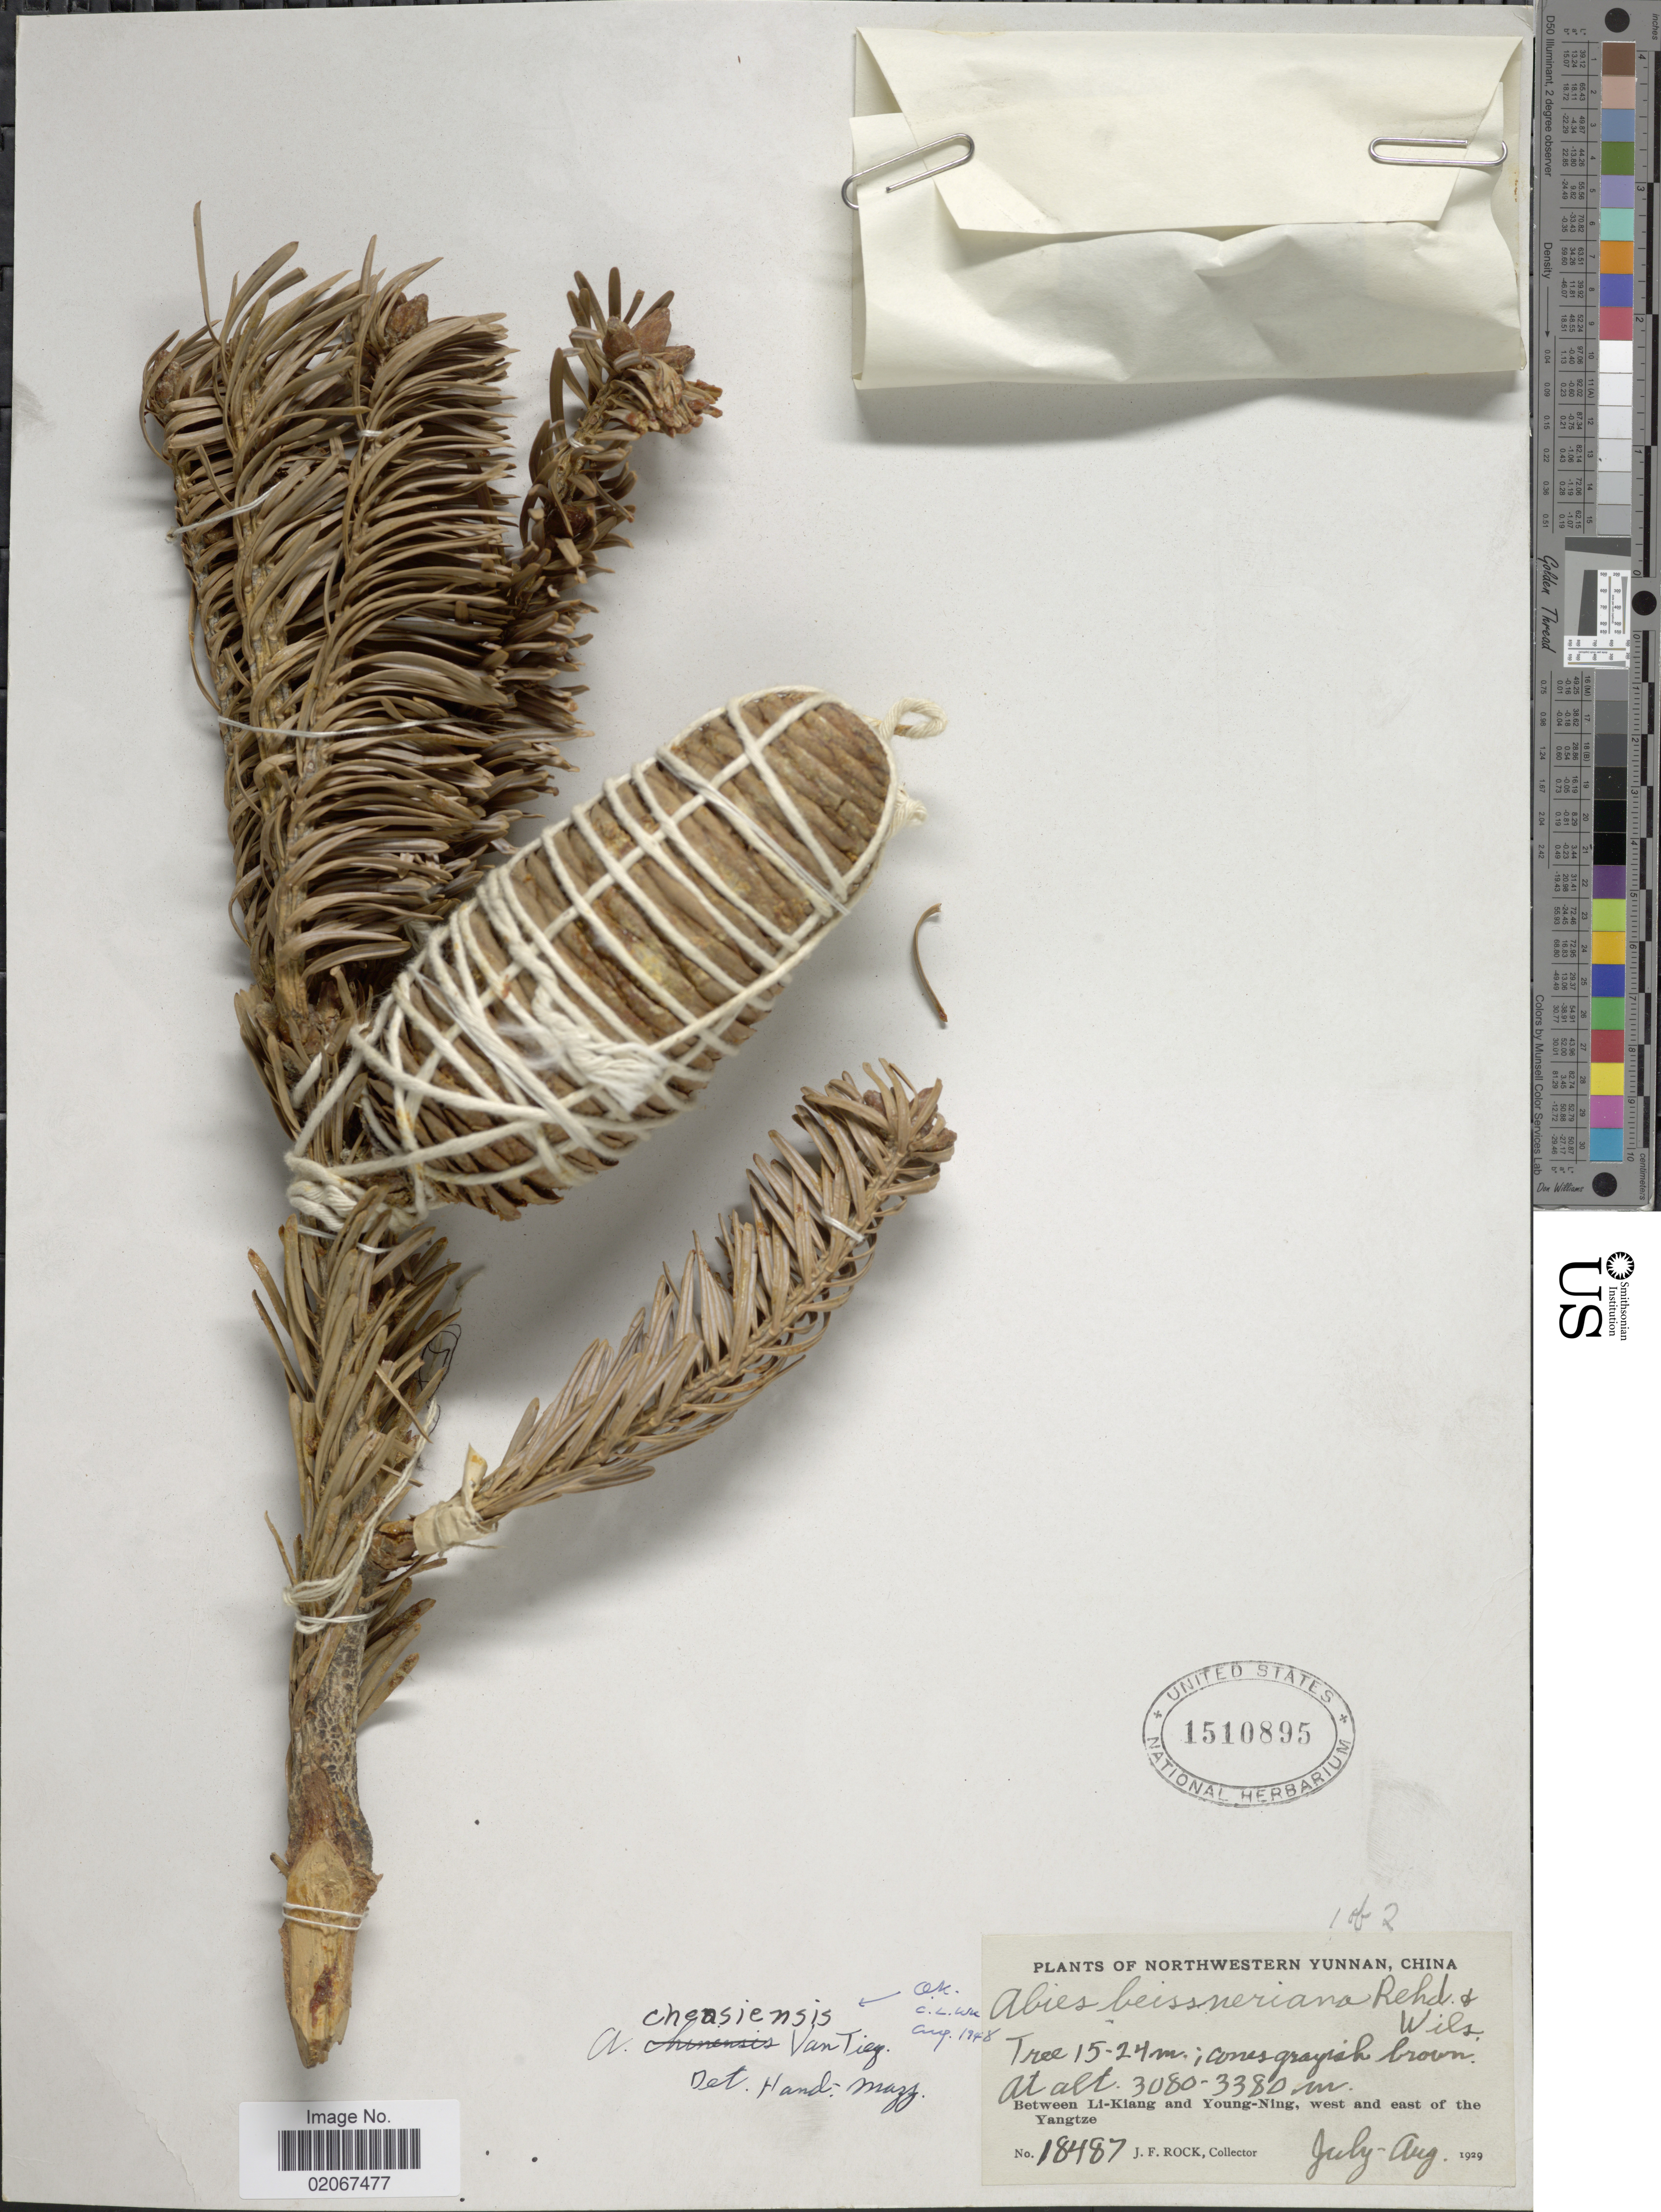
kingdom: Plantae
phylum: Tracheophyta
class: Pinopsida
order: Pinales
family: Pinaceae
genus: Abies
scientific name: Abies chensiensis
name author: Tiegh.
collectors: J. Rock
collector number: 18487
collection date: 1929-07/1929-08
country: China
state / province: Yunnan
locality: Northwestern Yunnan, China. Between Li-Kiang and Young-Ning, west and east of the Yangtze.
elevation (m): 3080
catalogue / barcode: US 1510895